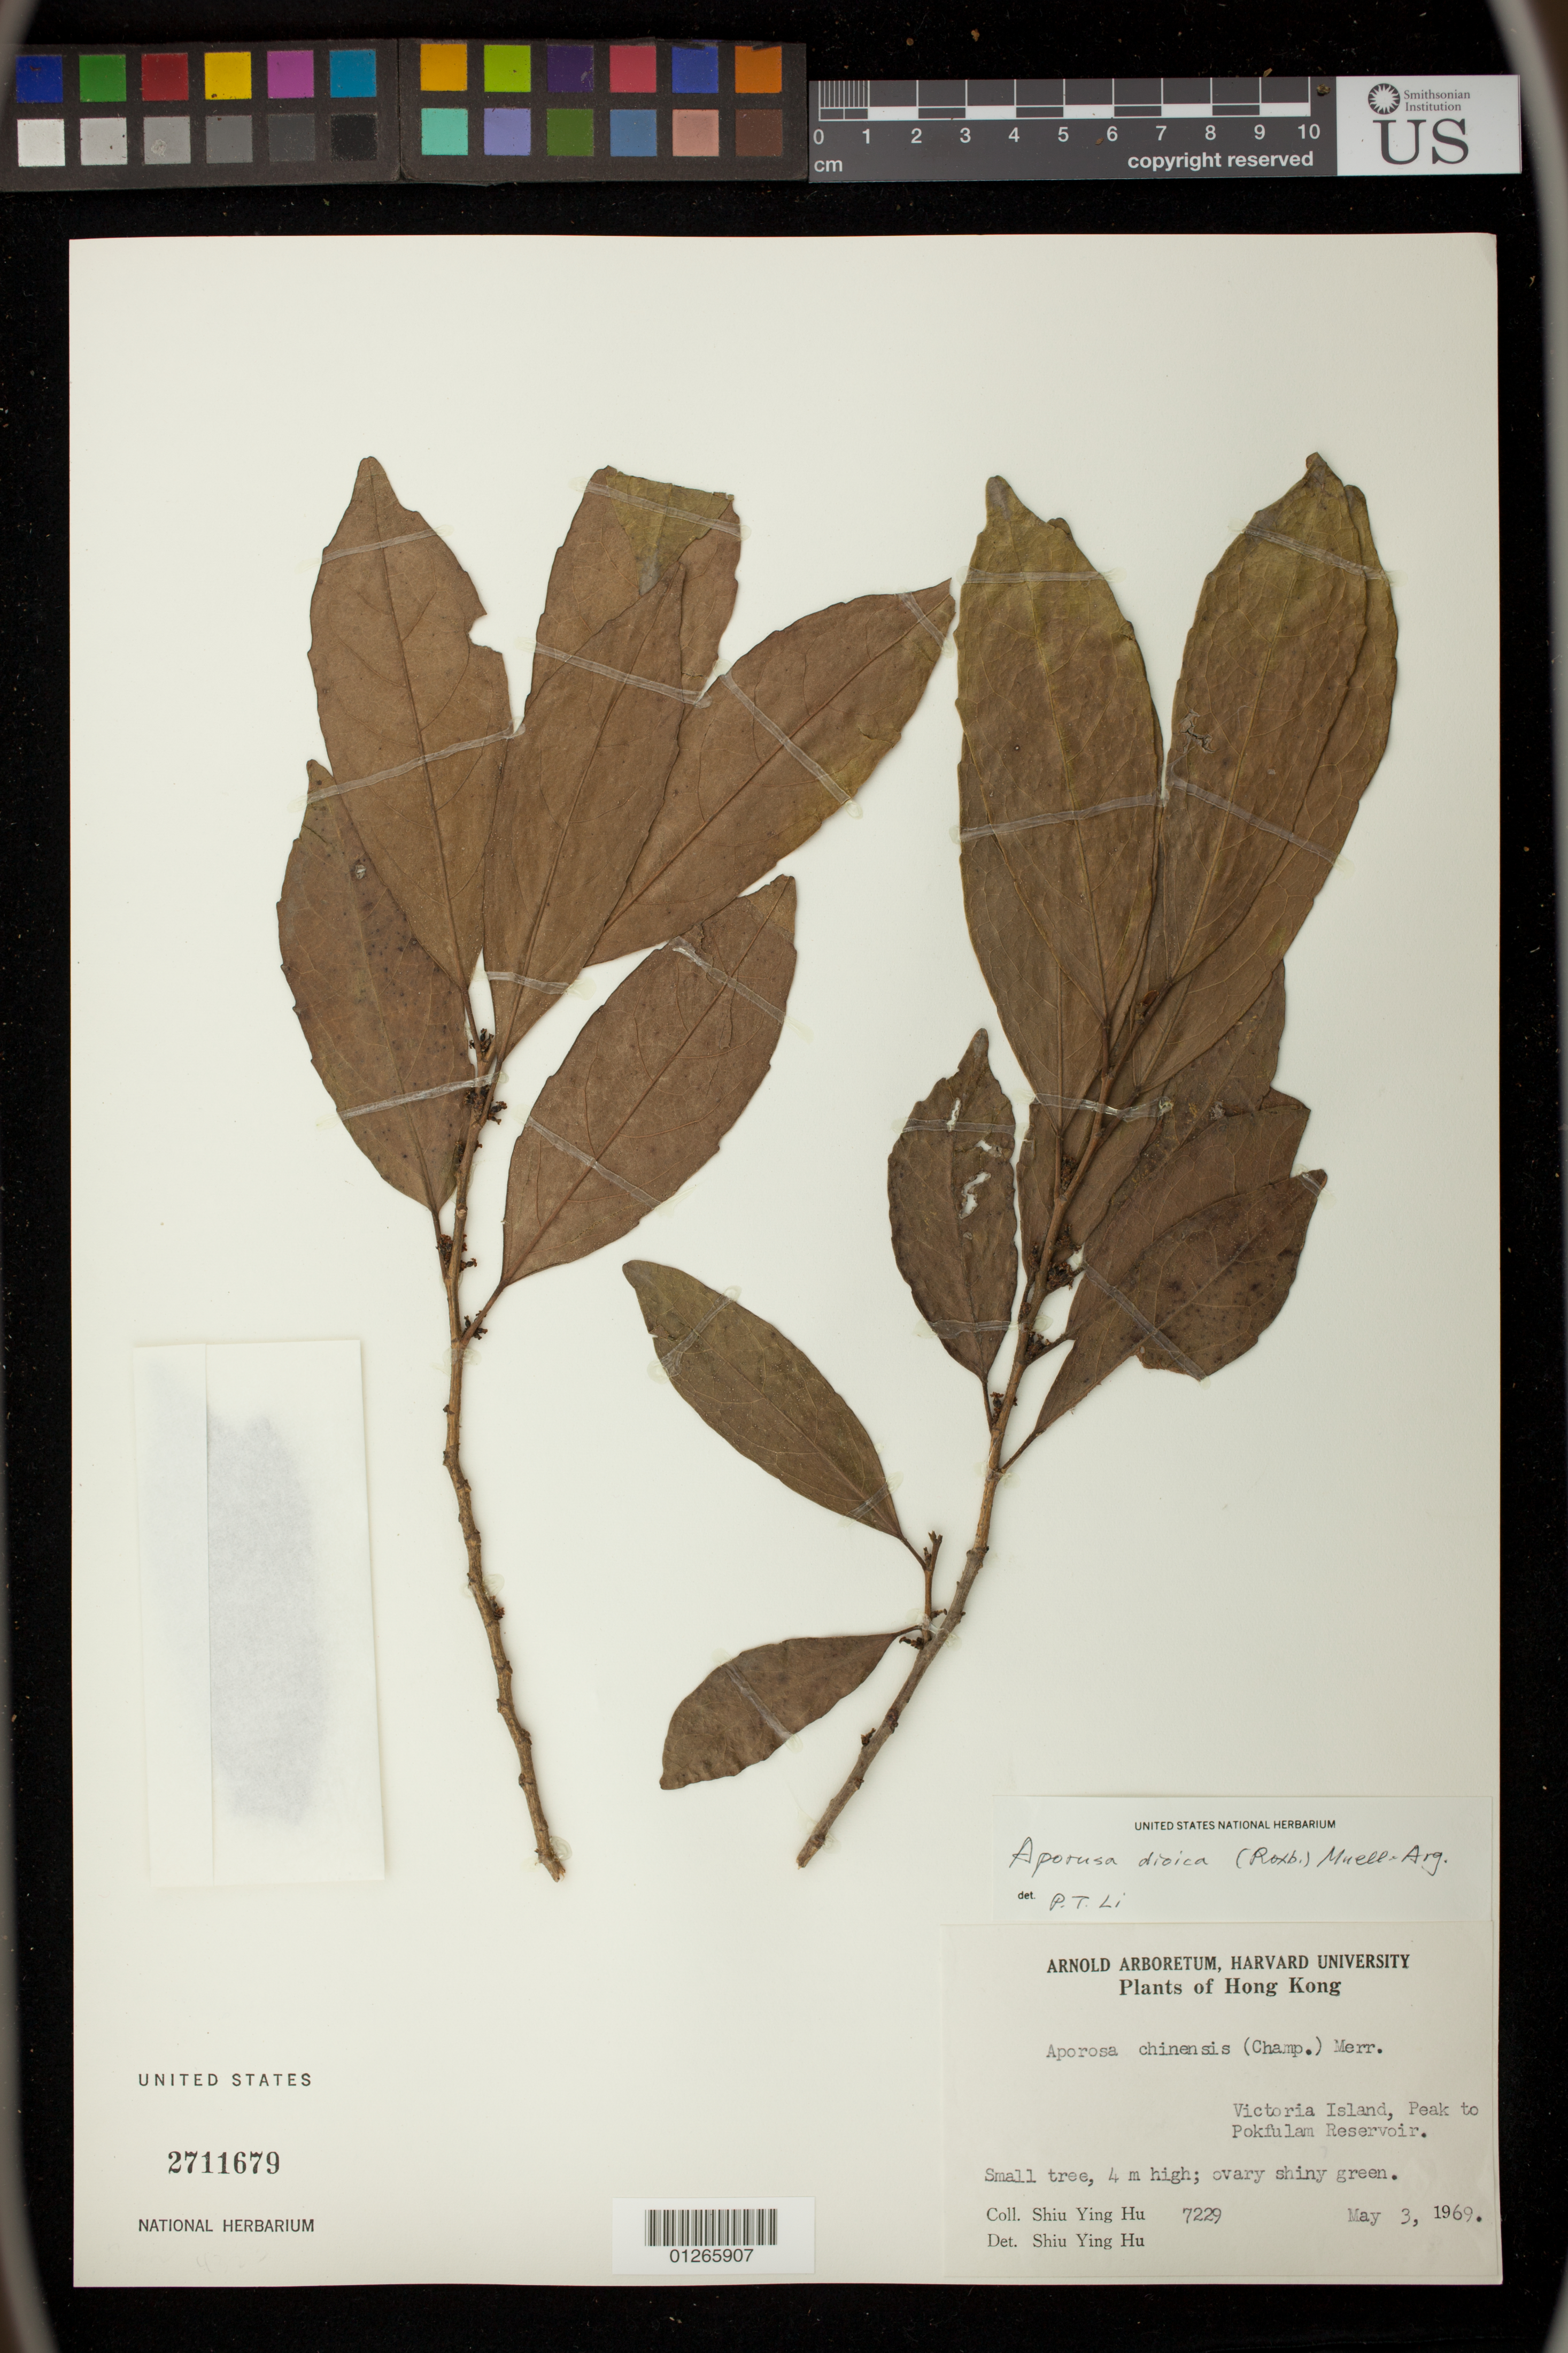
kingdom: Plantae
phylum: Tracheophyta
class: Magnoliopsida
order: Malpighiales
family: Phyllanthaceae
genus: Aporosa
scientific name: Aporosa octandra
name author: (Buch.-Ham. & D. Don) Vickery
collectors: Y. Shiu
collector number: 7229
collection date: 1969-05-03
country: China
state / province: Hong Kong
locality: Victoria Island. Peak to Pokfulam Reservoir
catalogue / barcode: US 2711679